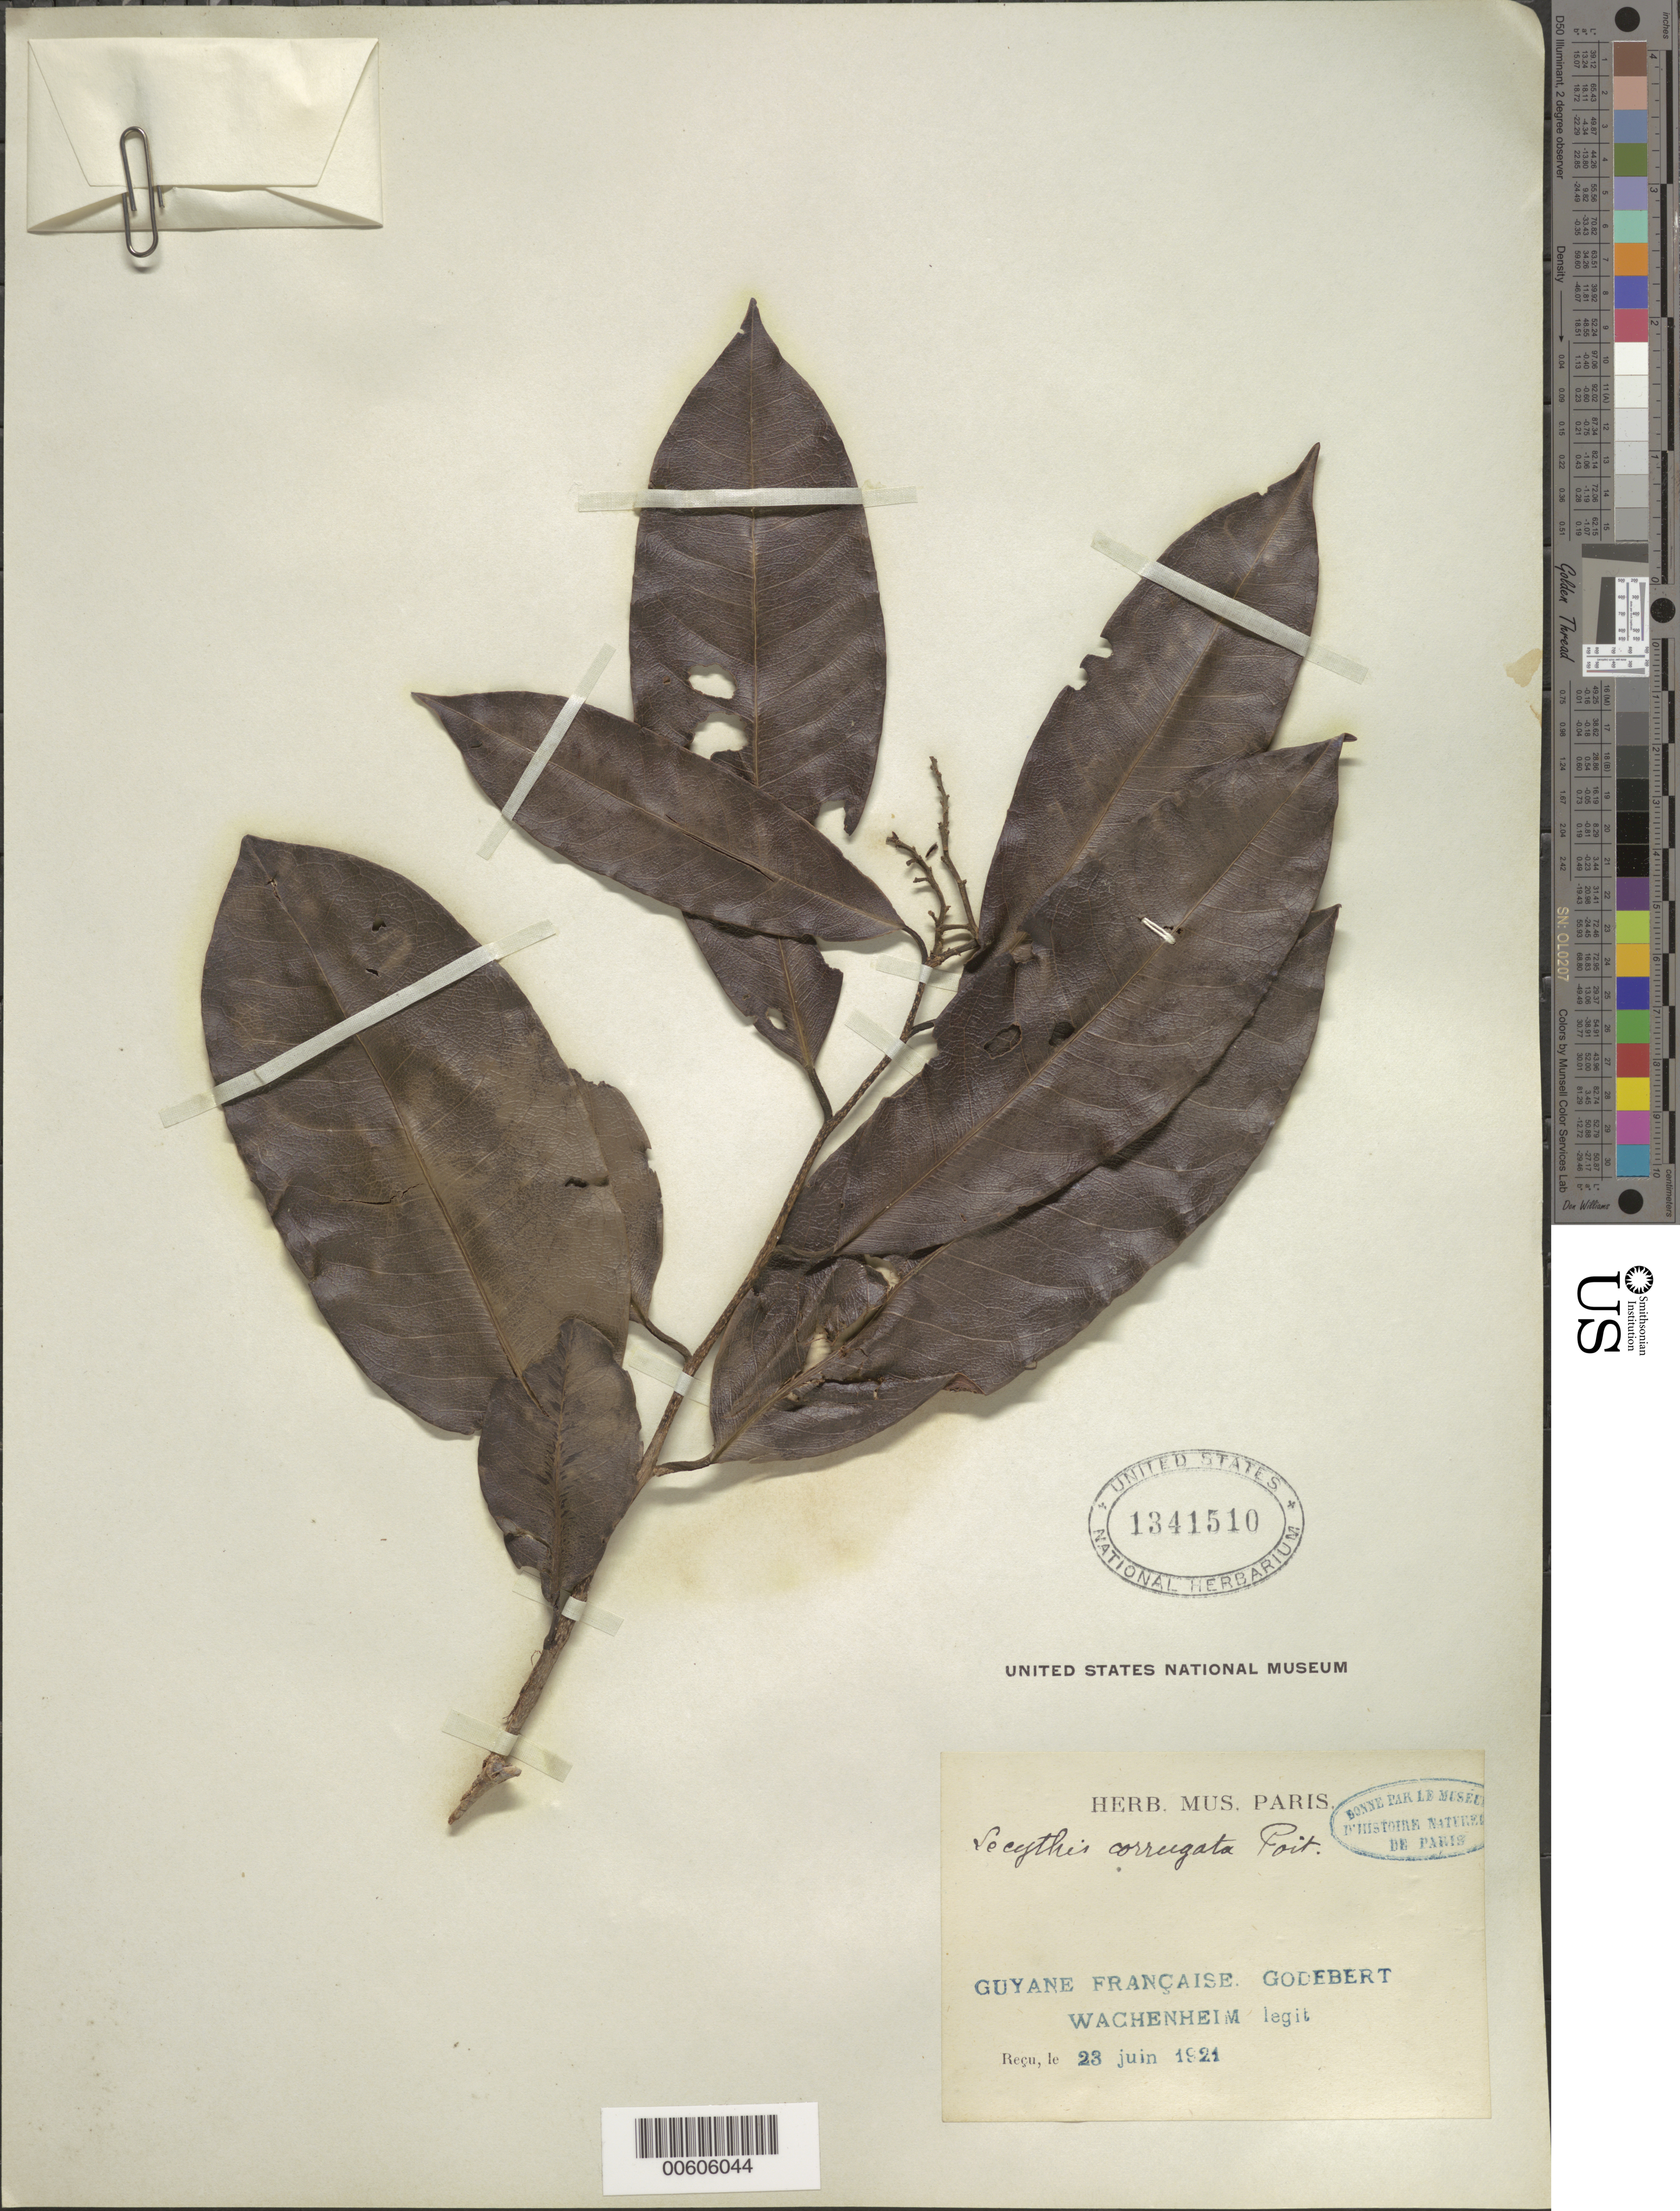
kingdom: Plantae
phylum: Tracheophyta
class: Magnoliopsida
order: Ericales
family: Lecythidaceae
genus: Lecythis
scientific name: Lecythis corrugata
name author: Poit.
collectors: G. Wachenheim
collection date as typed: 23-Jun-21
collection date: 1921-06-23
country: French Guiana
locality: Godebert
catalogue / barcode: US 1341510